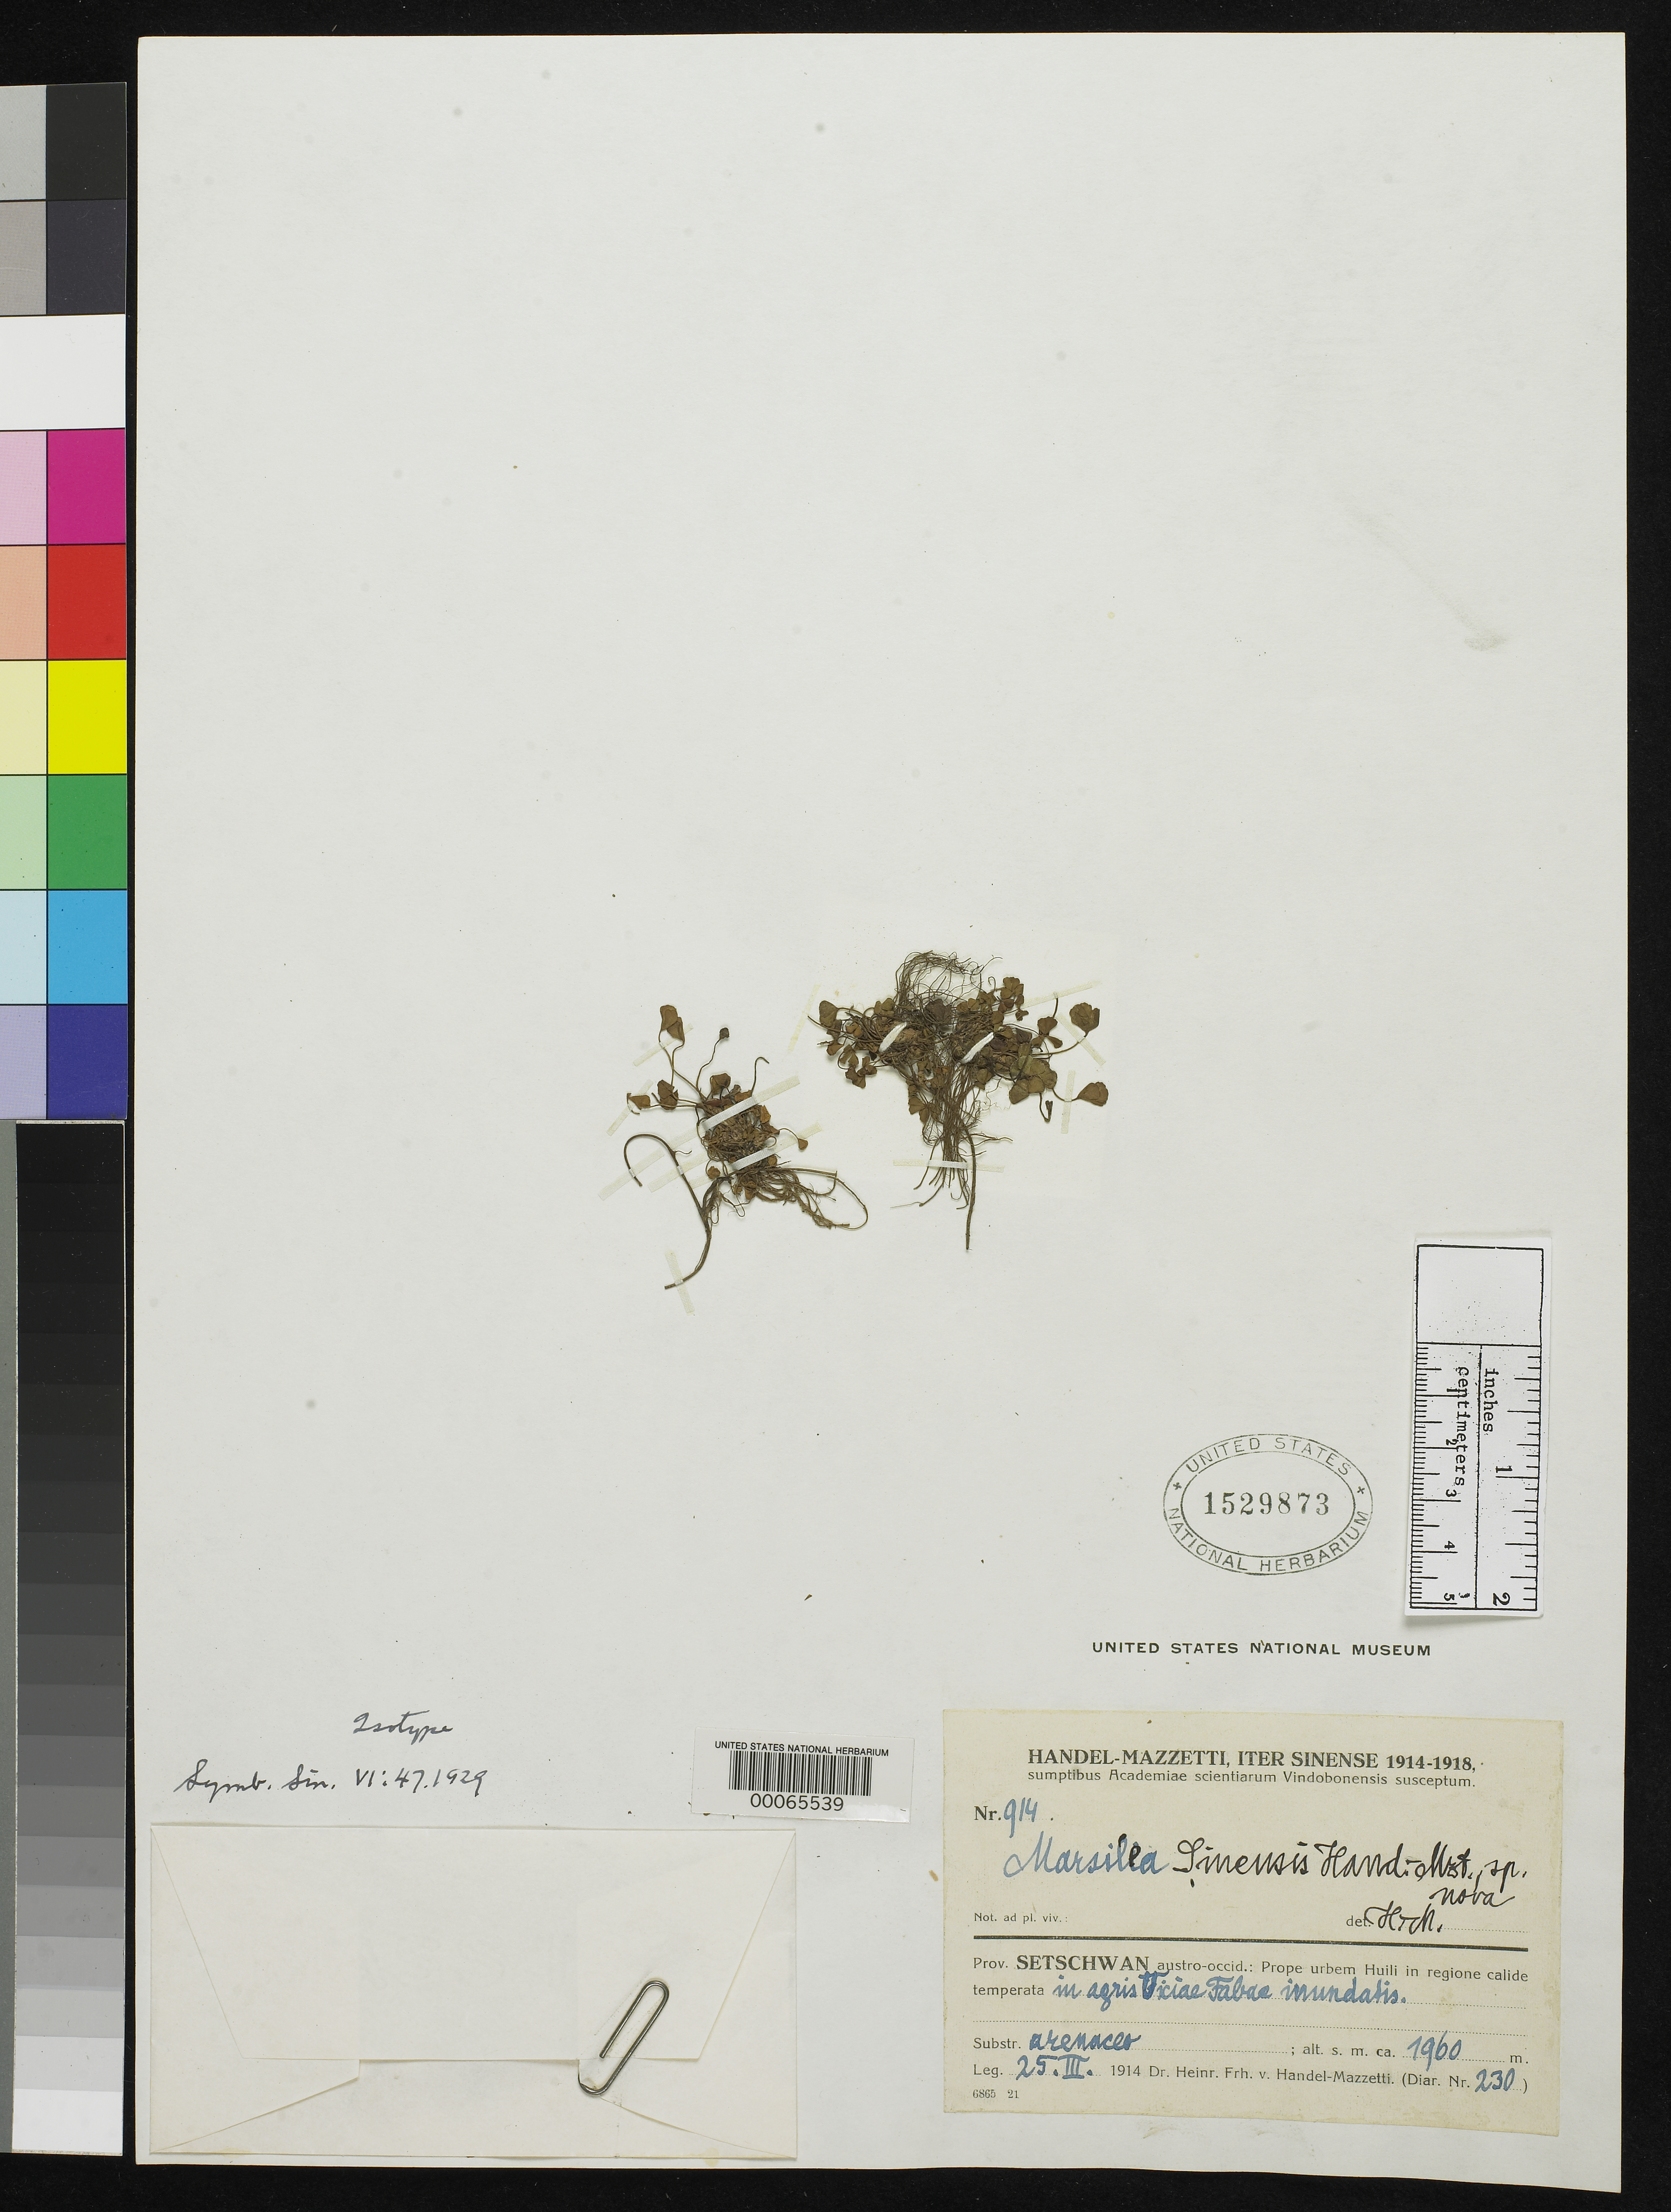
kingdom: Plantae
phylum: Tracheophyta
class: Polypodiopsida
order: Salviniales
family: Marsileaceae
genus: Marsilea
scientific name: Marsilea sinensis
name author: Hand.-Mazz.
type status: Type Collection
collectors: H. Handel-Mazzetti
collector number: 914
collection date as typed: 25 Mar 1914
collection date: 1914-03-25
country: China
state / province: Sichuan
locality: Prope urbem Huilo, austro. accid.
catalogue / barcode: US 1529873